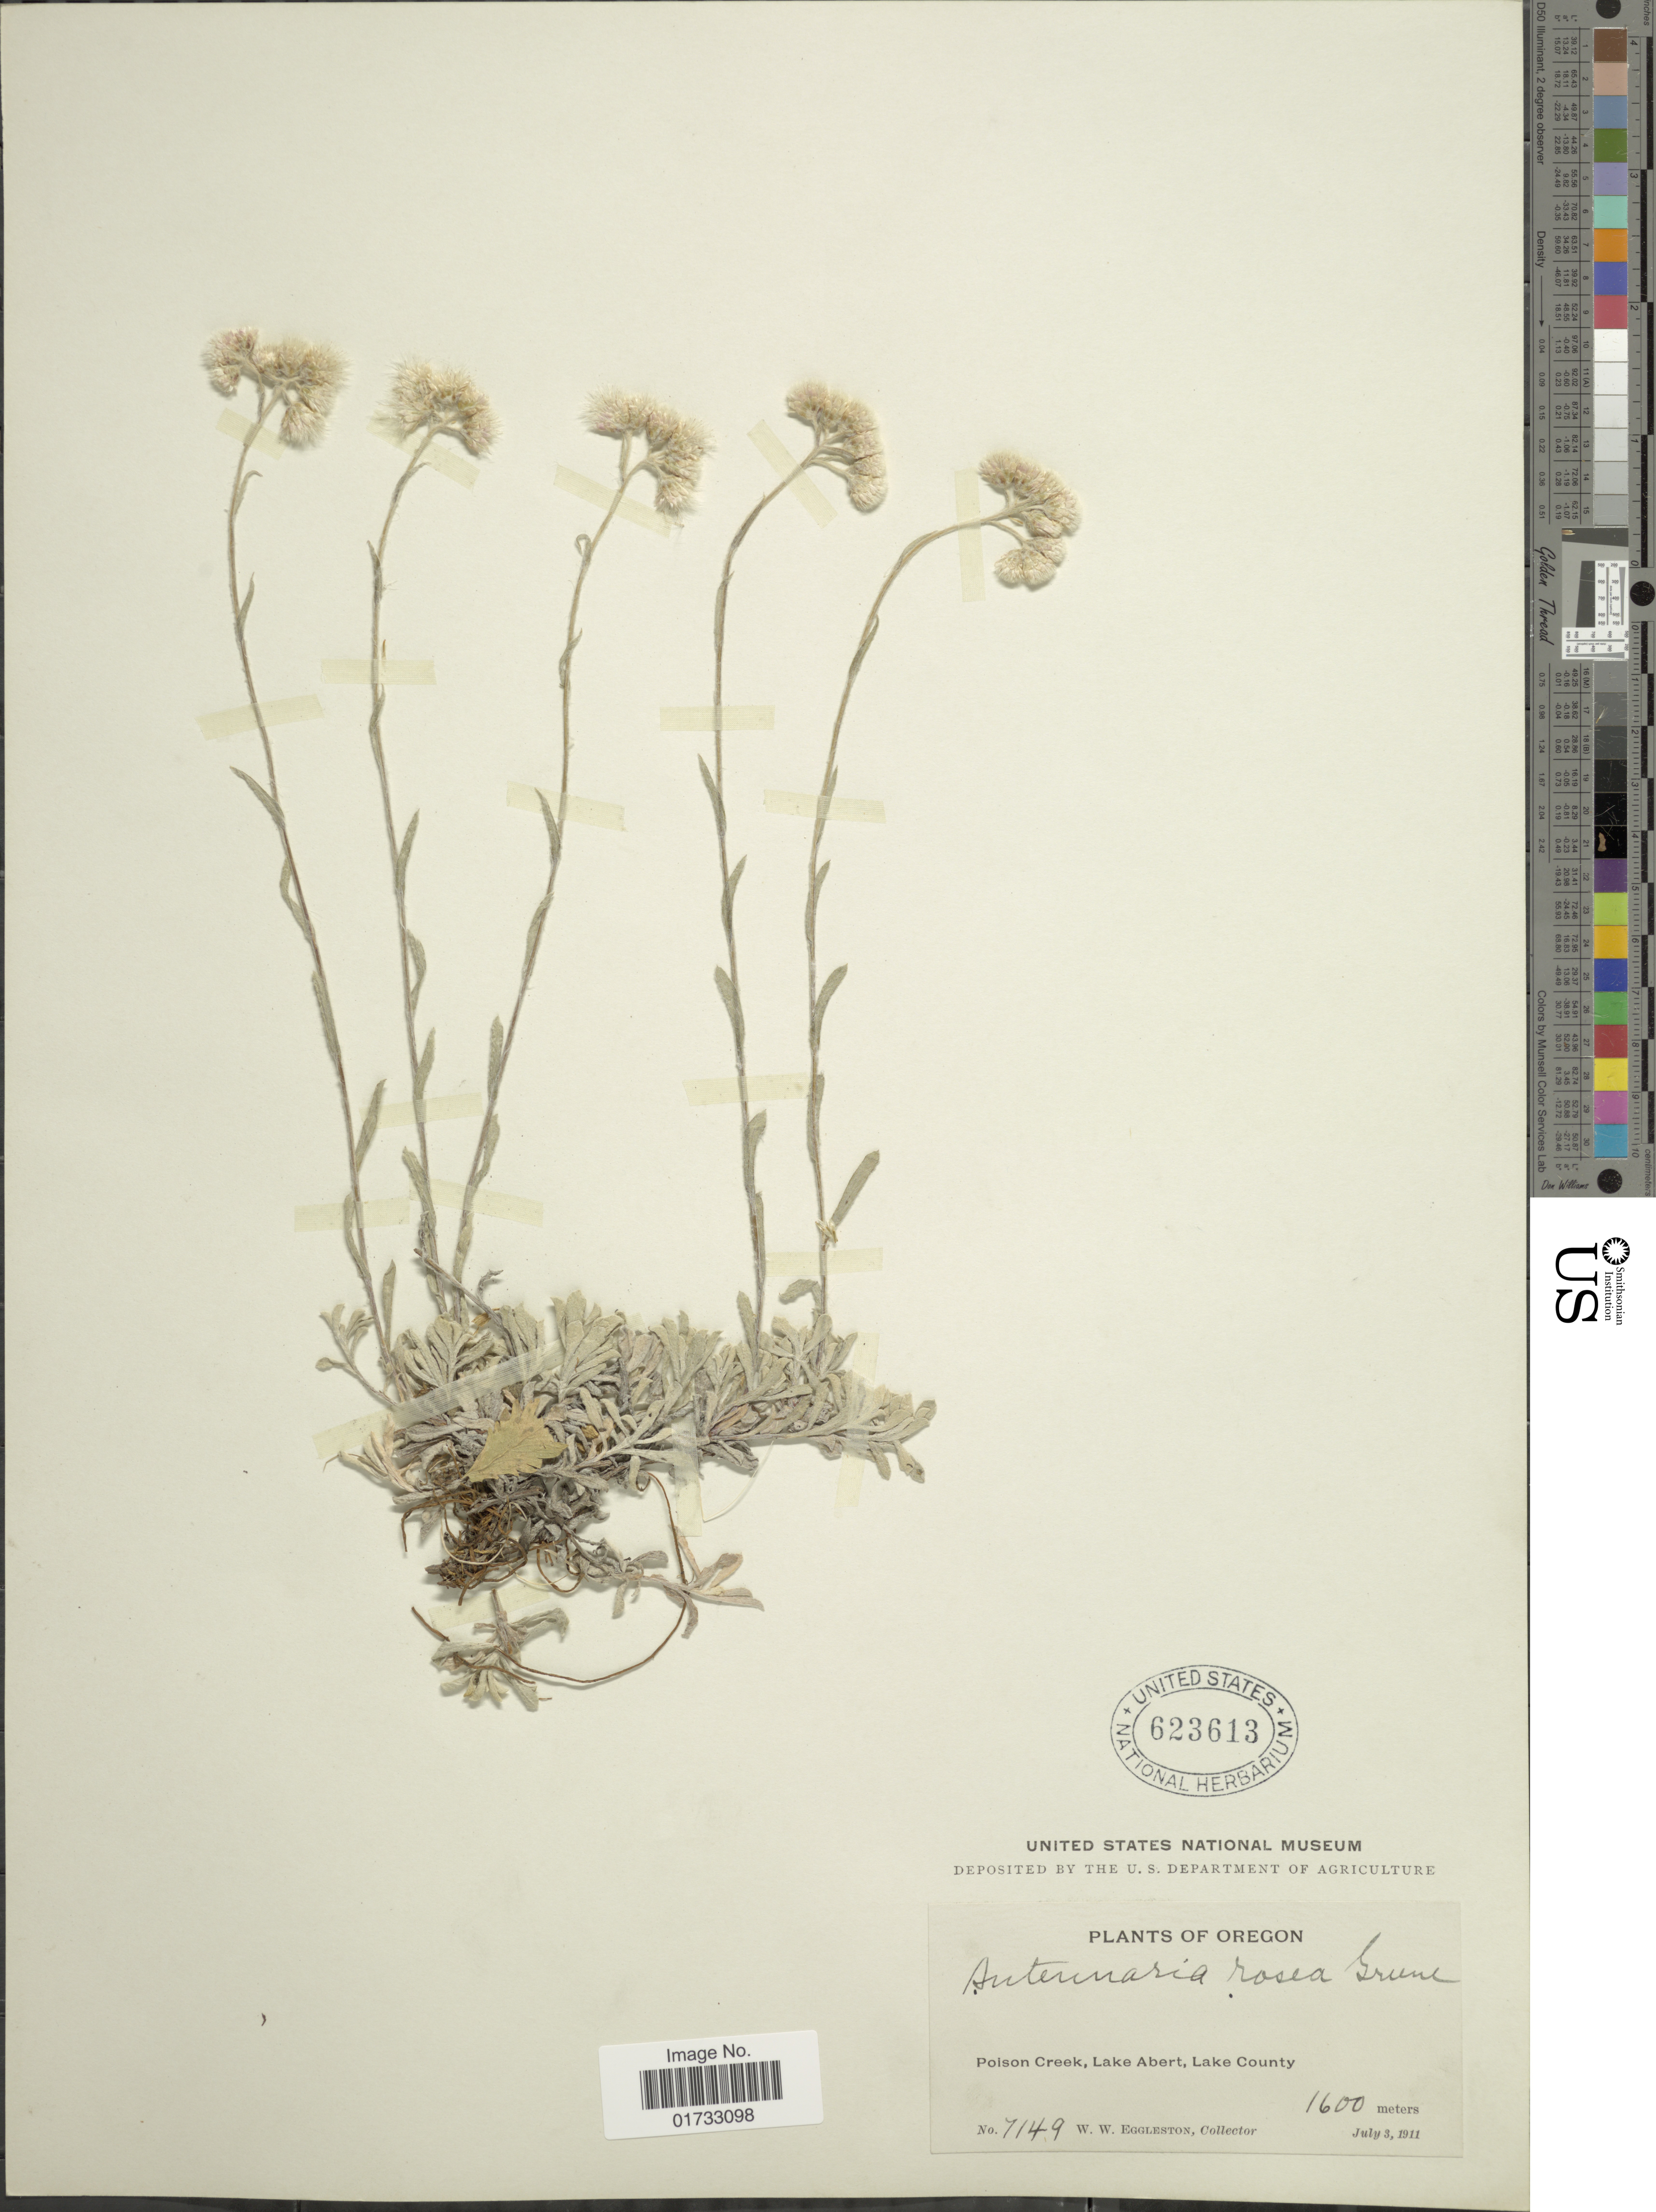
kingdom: Plantae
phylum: Tracheophyta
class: Magnoliopsida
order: Asterales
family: Asteraceae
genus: Antennaria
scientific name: Antennaria rosea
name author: Greene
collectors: W. W. Eggleston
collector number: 7149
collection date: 1911-07-03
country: United States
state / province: Oregon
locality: Poison Creek, Lake Abert, Lake County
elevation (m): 1600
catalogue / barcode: US 623613